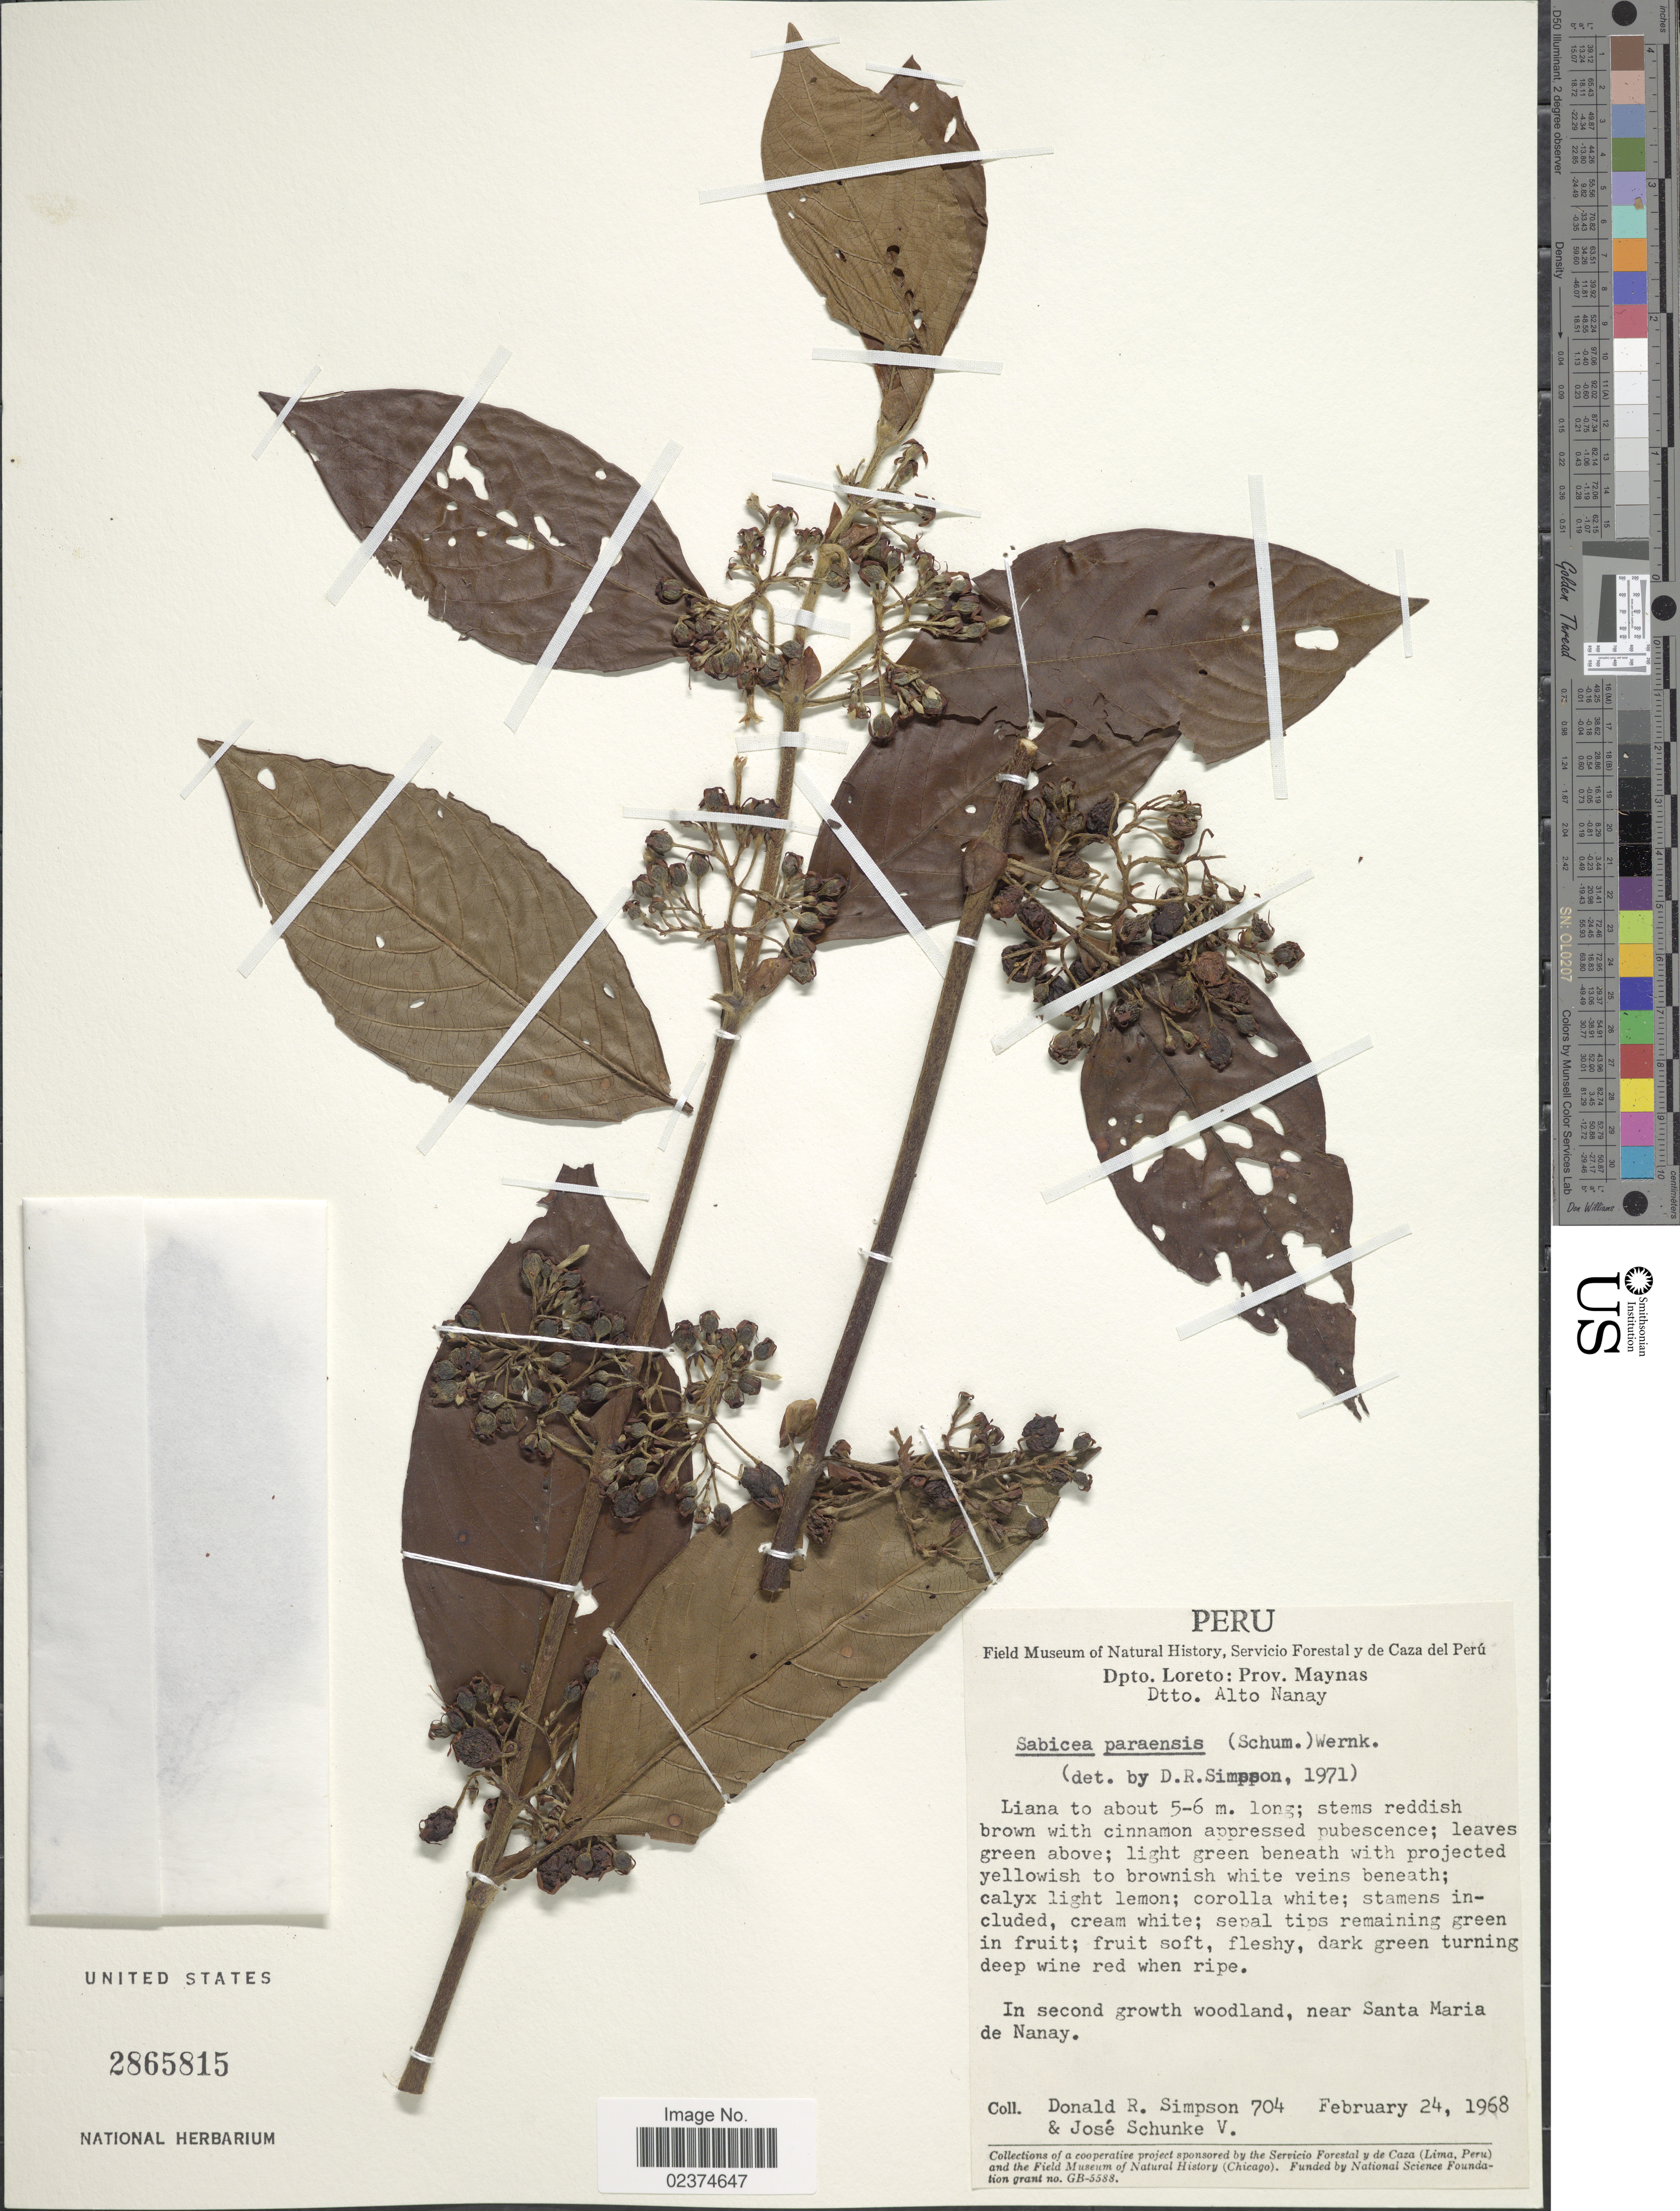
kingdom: Plantae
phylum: Tracheophyta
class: Magnoliopsida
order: Gentianales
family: Rubiaceae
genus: Sabicea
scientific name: Sabicea paraensis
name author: (K. Schum.) Wernham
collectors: D. R. Simpson & J. Schunke Vigo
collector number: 704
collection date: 1968-02-24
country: Peru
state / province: Loreto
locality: Prov. Maynas, Dtto. Alto Nanay, in second growth woodland, near Santa Maria de Nanay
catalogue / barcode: US 2865815